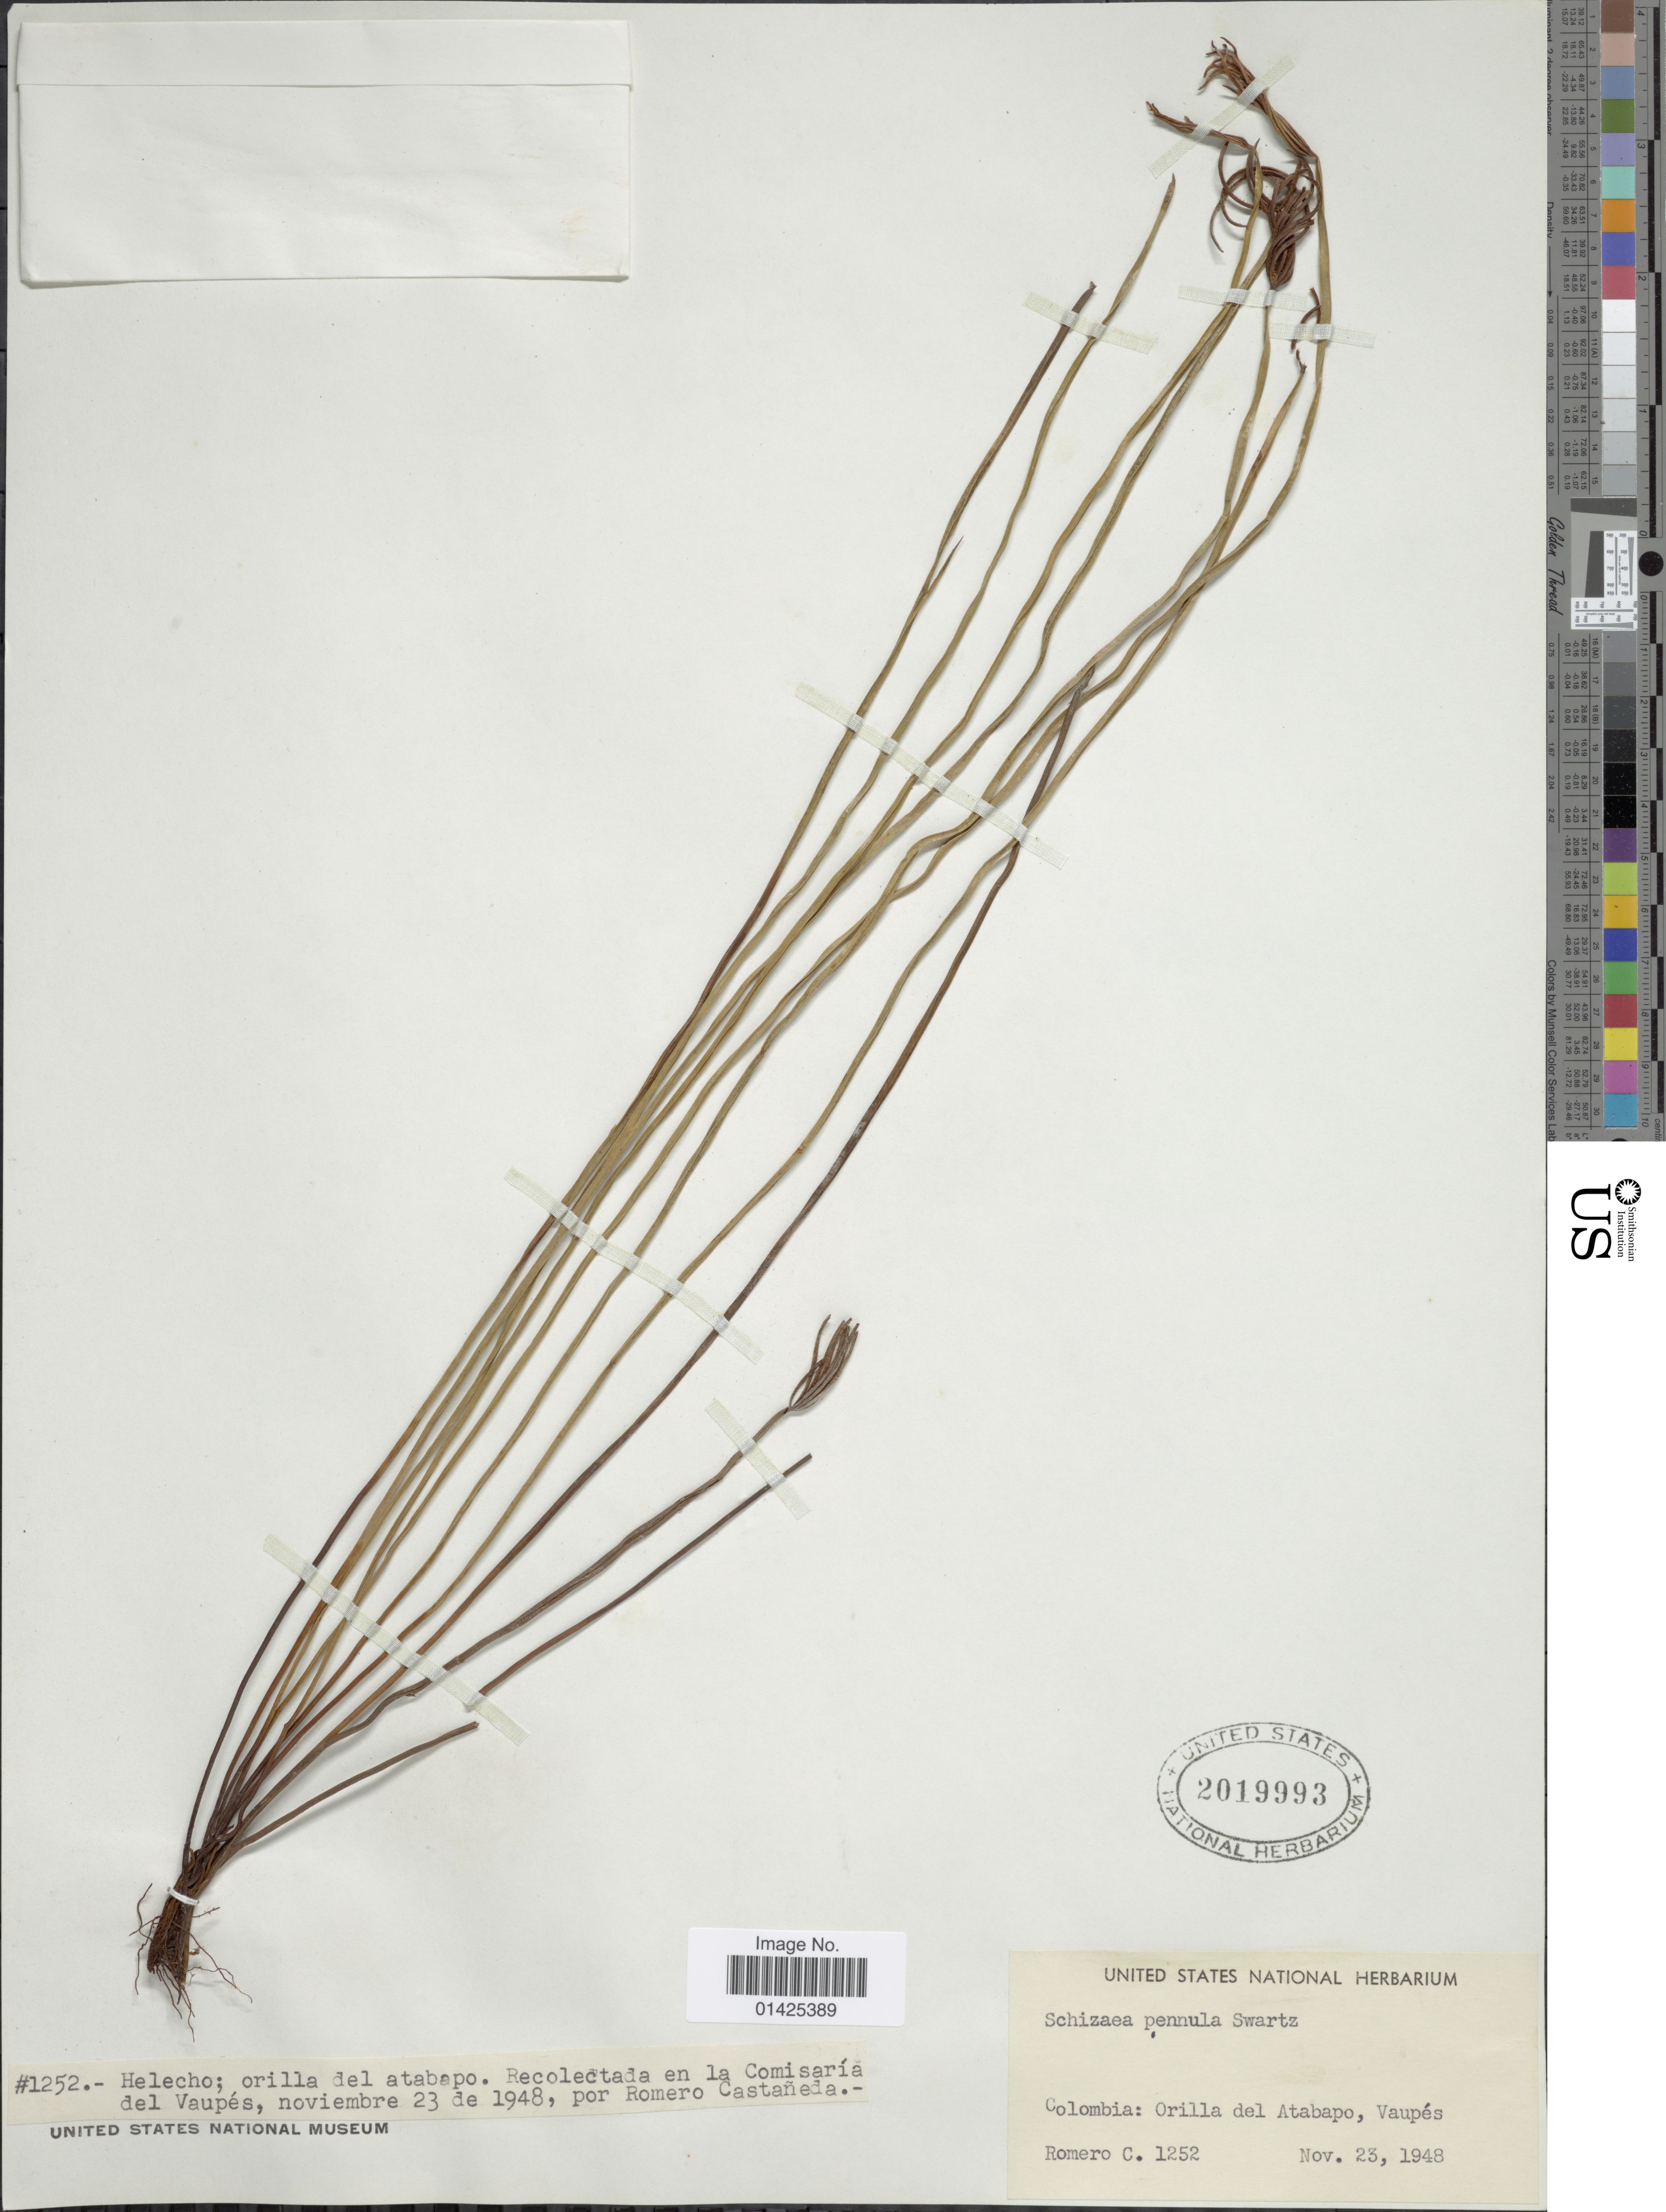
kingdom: Plantae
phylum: Tracheophyta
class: Polypodiopsida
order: Schizaeales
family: Schizaeaceae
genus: Actinostachys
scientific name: Actinostachys pennula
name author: (Sw.) Hook.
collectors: C. Romero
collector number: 1252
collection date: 1948-11-23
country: Colombia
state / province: Vaupés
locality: Orilla del Atabapo.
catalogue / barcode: US 2019993